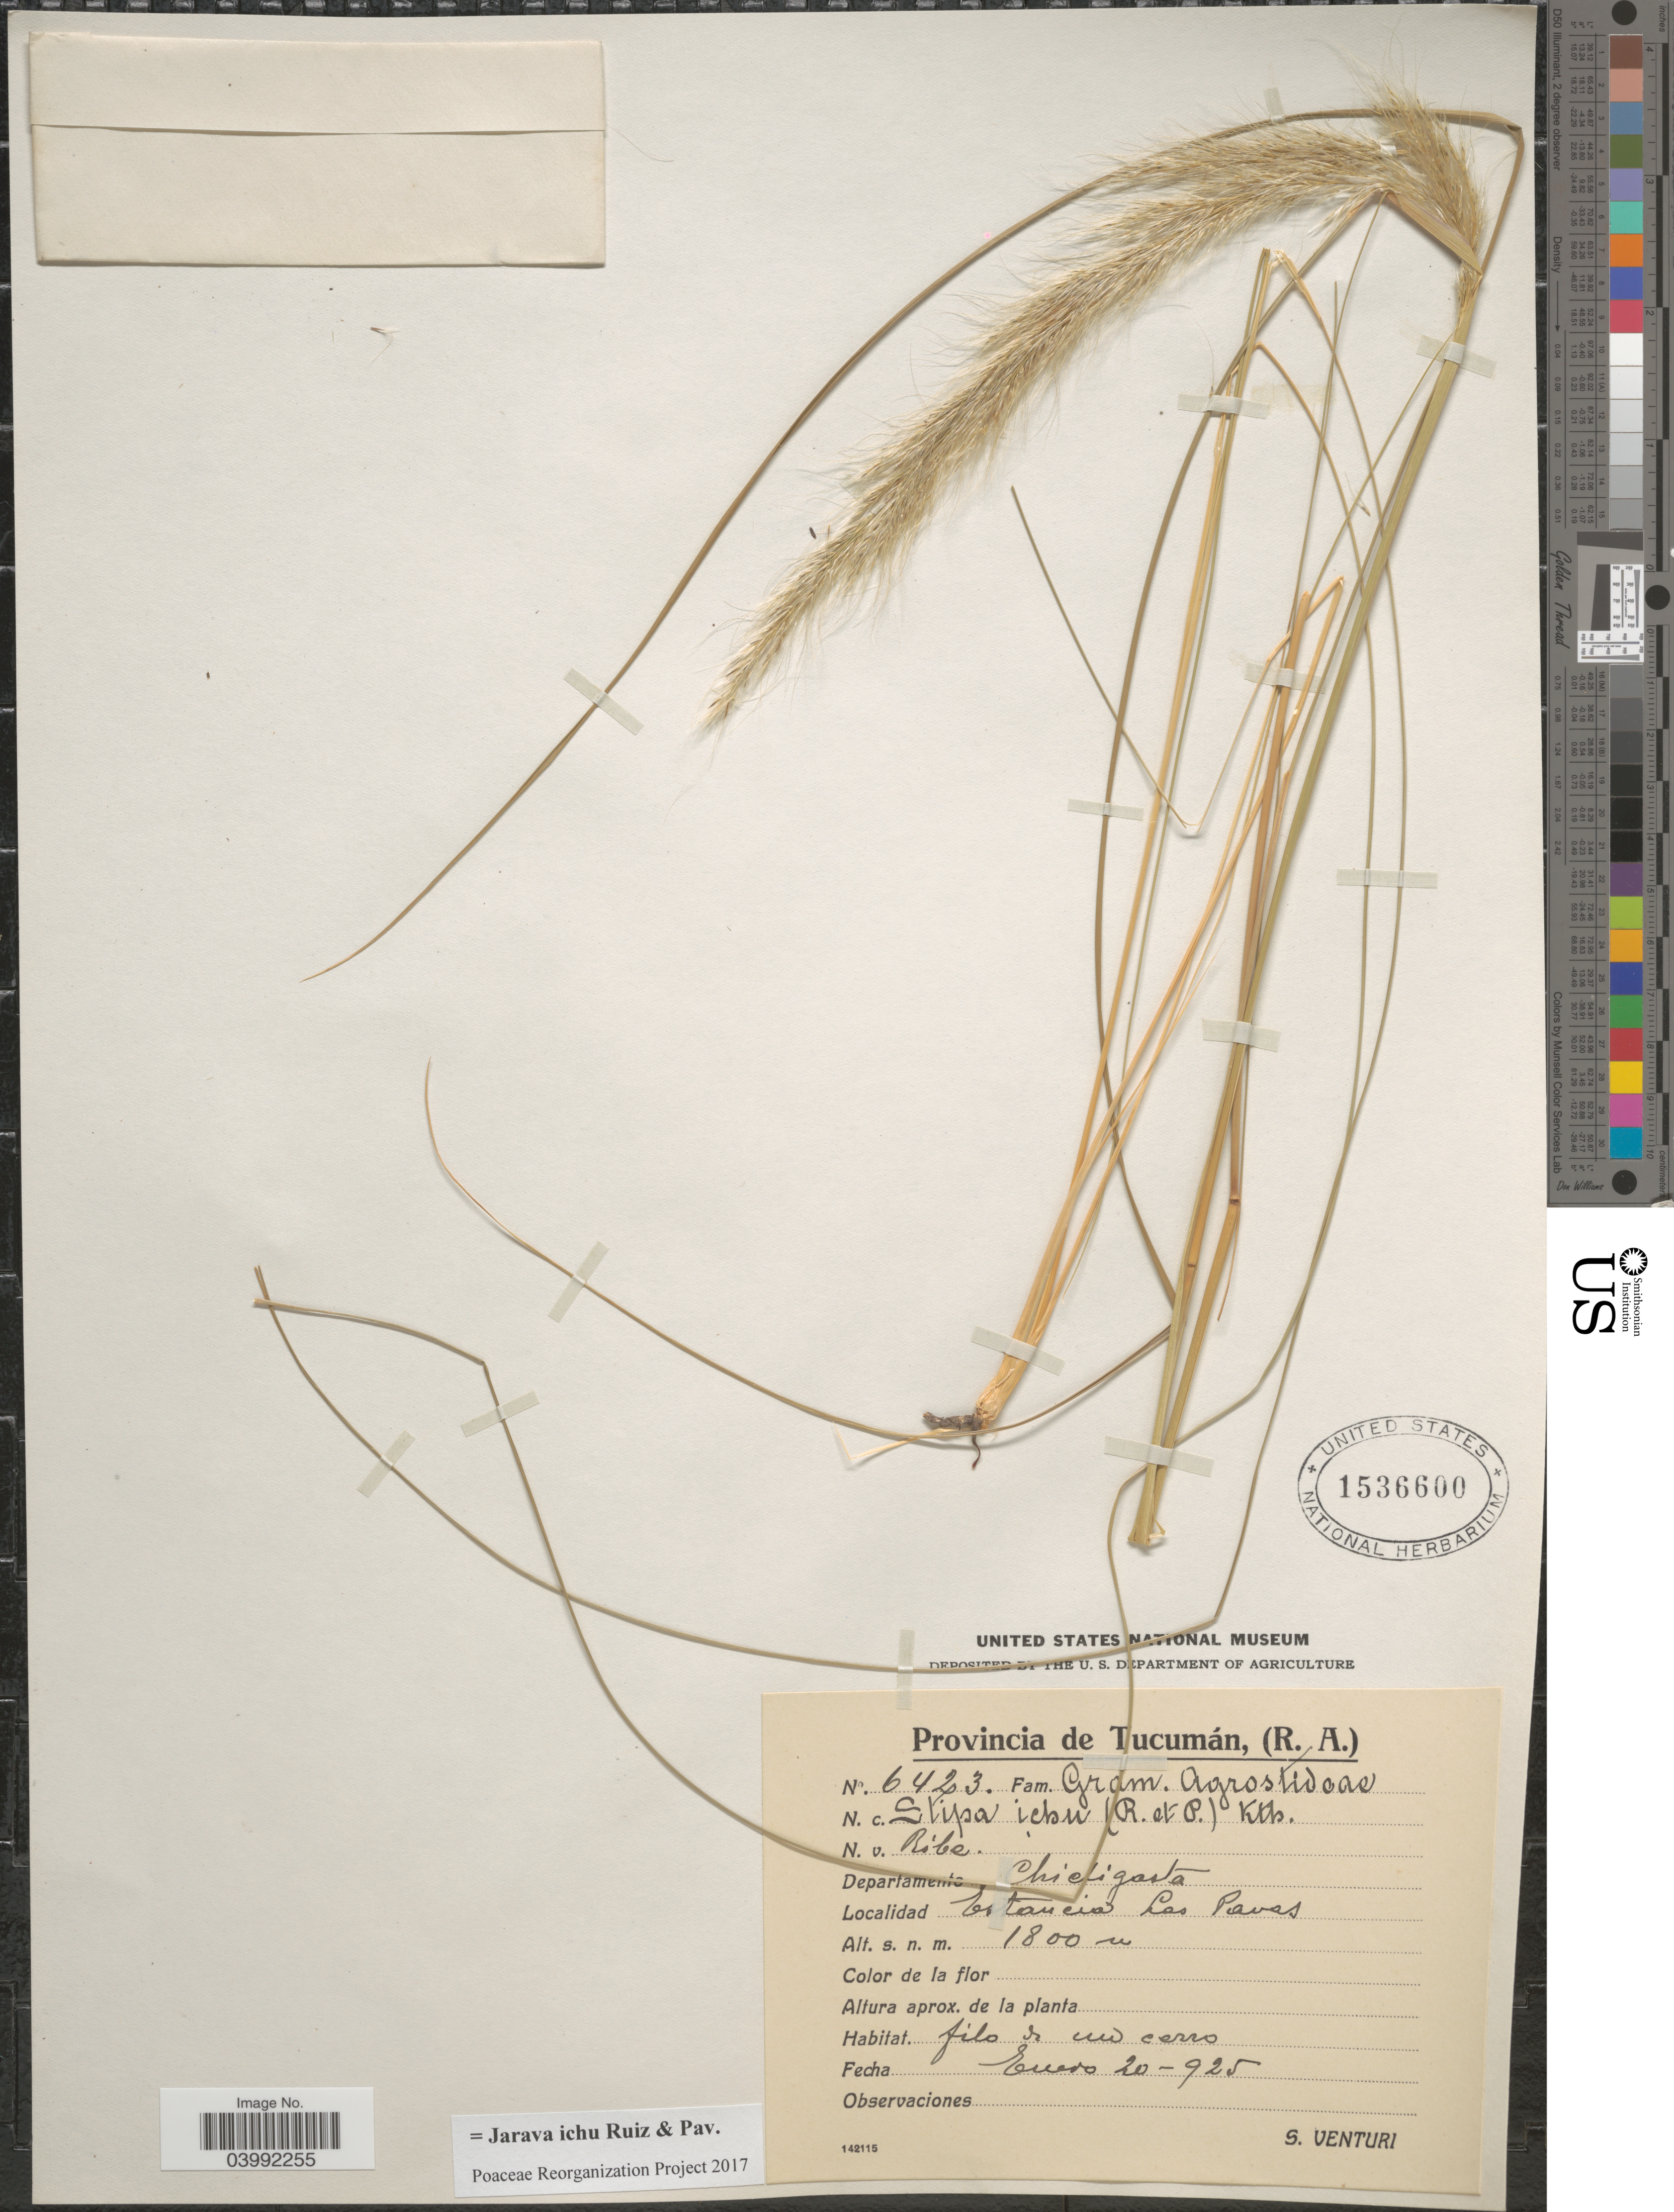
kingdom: Plantae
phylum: Tracheophyta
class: Liliopsida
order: Poales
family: Poaceae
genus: Jarava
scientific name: Jarava ichu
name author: Ruiz & Pav.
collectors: S. Venturi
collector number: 6423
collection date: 1925-01-20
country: Argentina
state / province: Tucuman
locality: Departamento Chicligasta. Estancia Las Pavas.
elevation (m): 1800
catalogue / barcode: US 1536600